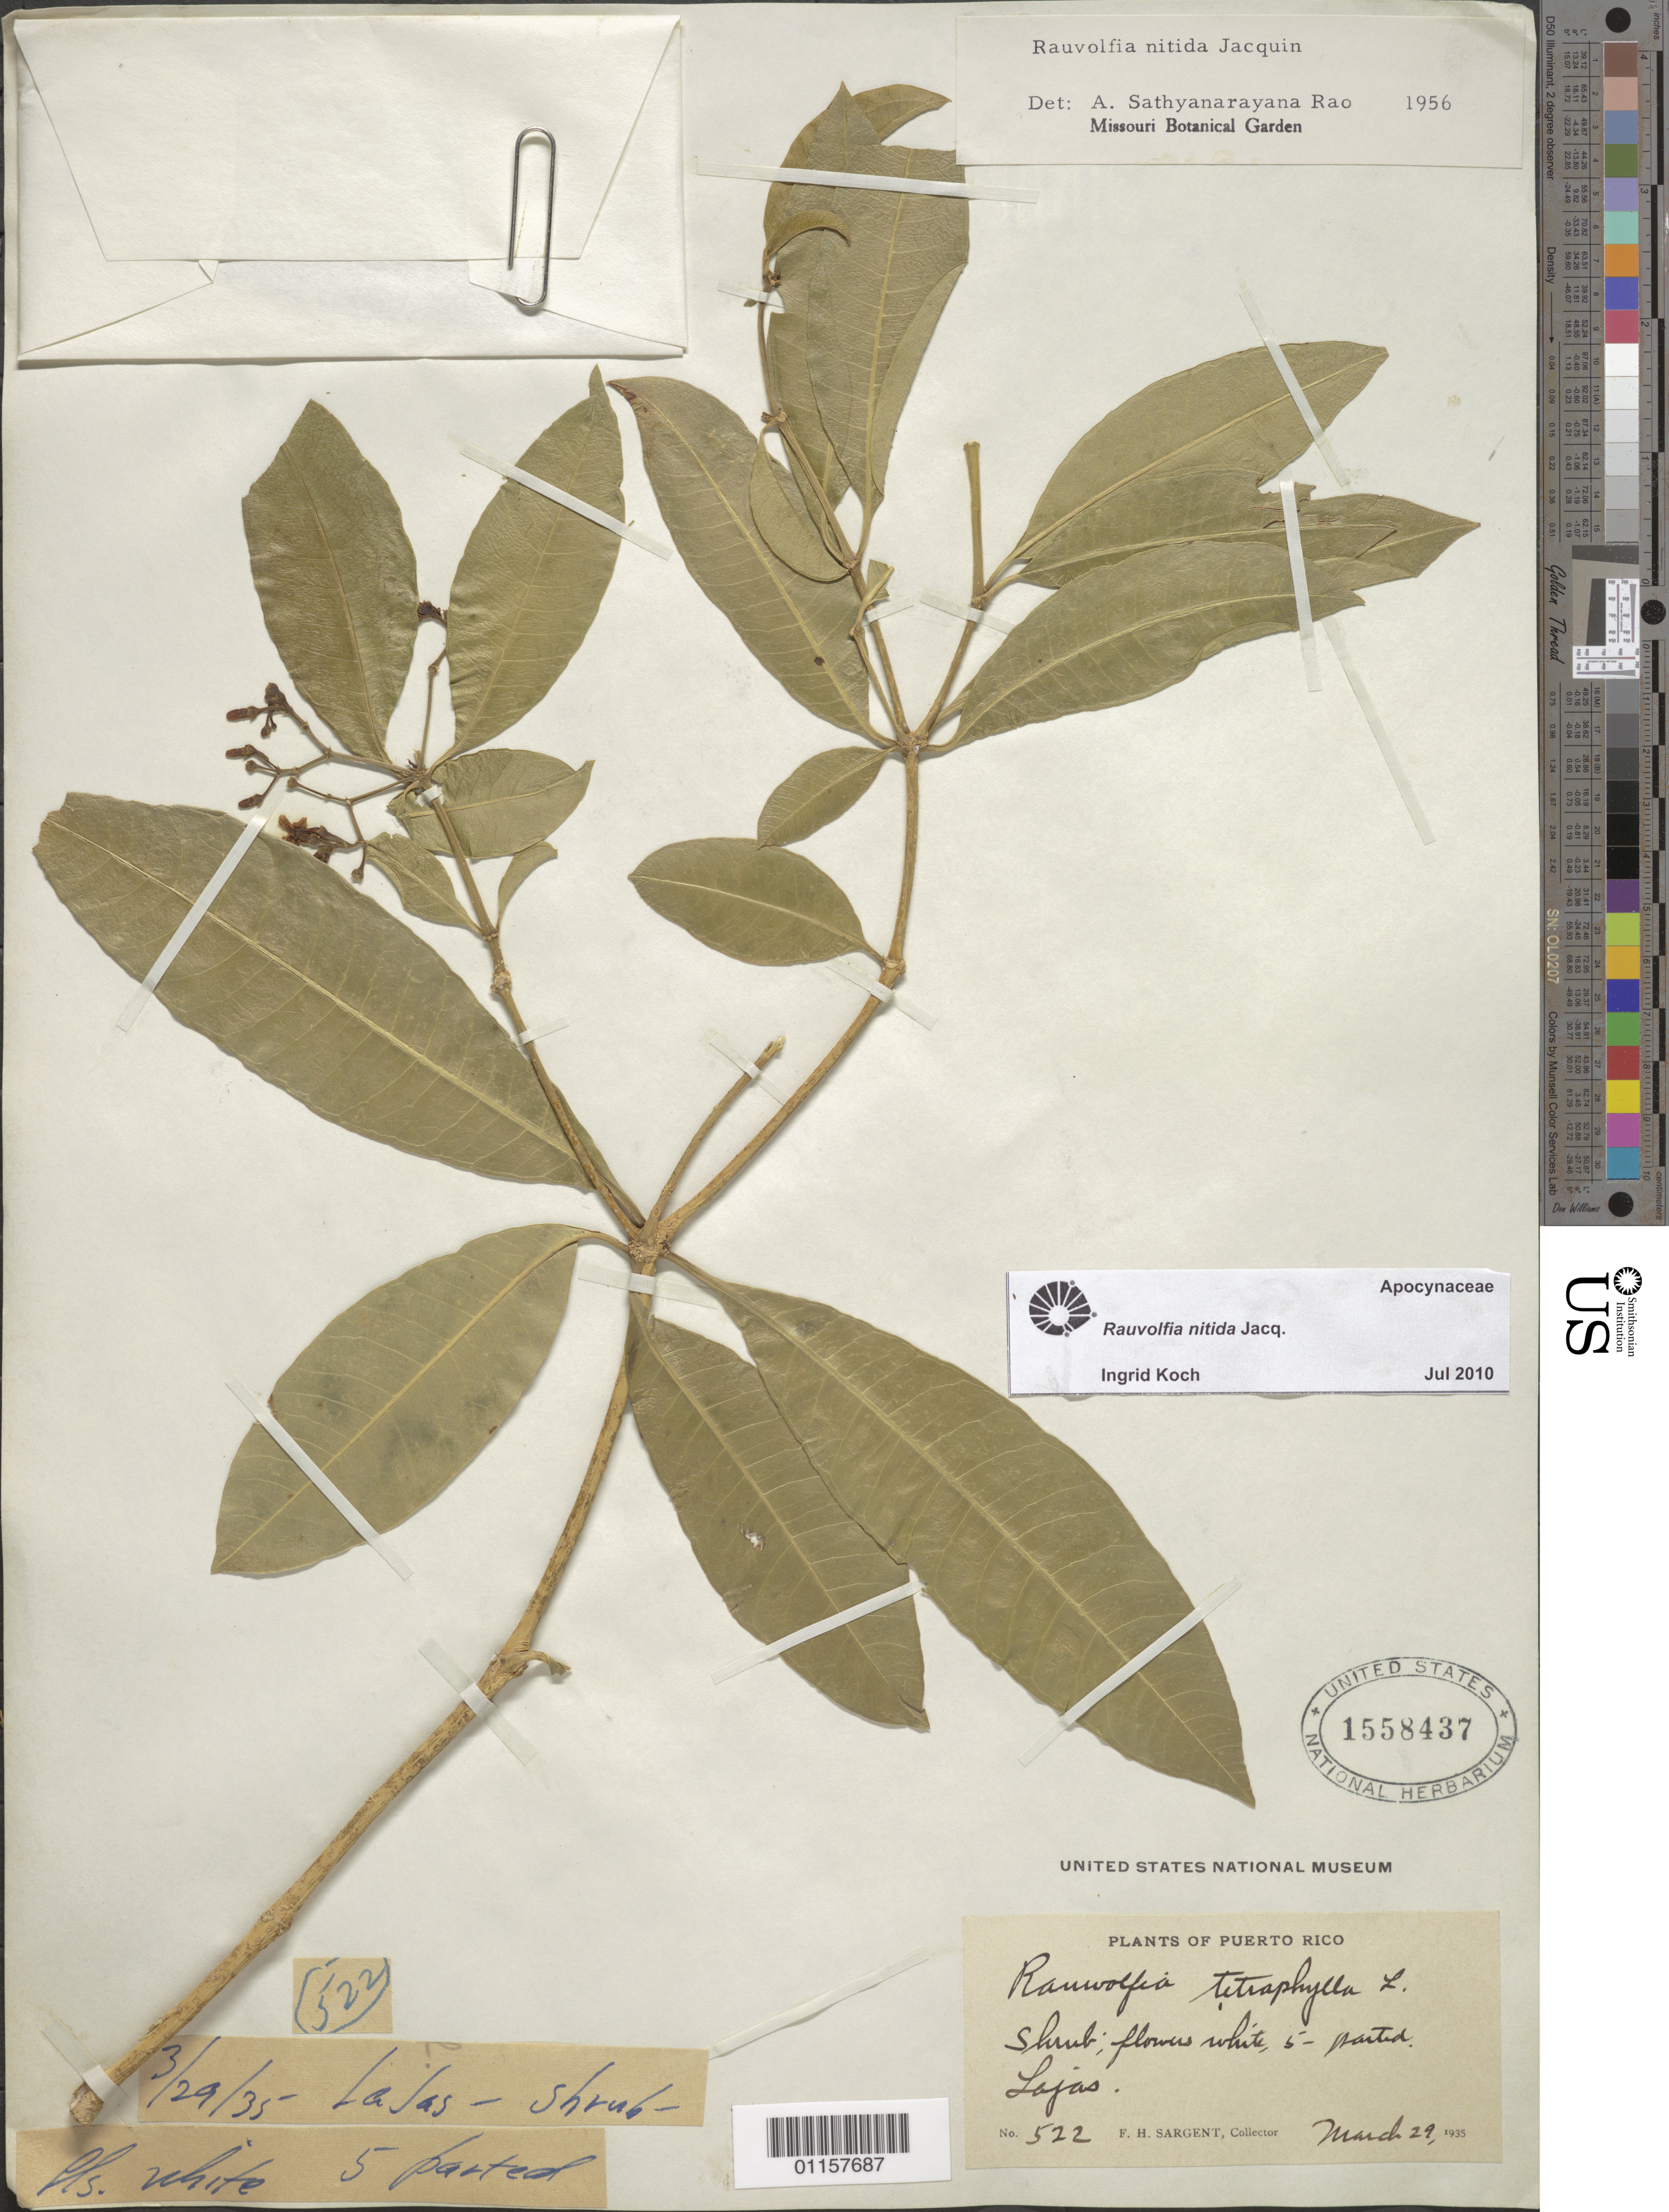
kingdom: Plantae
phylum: Tracheophyta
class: Magnoliopsida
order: Gentianales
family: Apocynaceae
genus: Rauvolfia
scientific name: Rauvolfia nitida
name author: Jacq.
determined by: Koch, I.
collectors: F. H. Sargent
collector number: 522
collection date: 1935-03-29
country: Puerto Rico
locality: Lajas.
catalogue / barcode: US 1558437